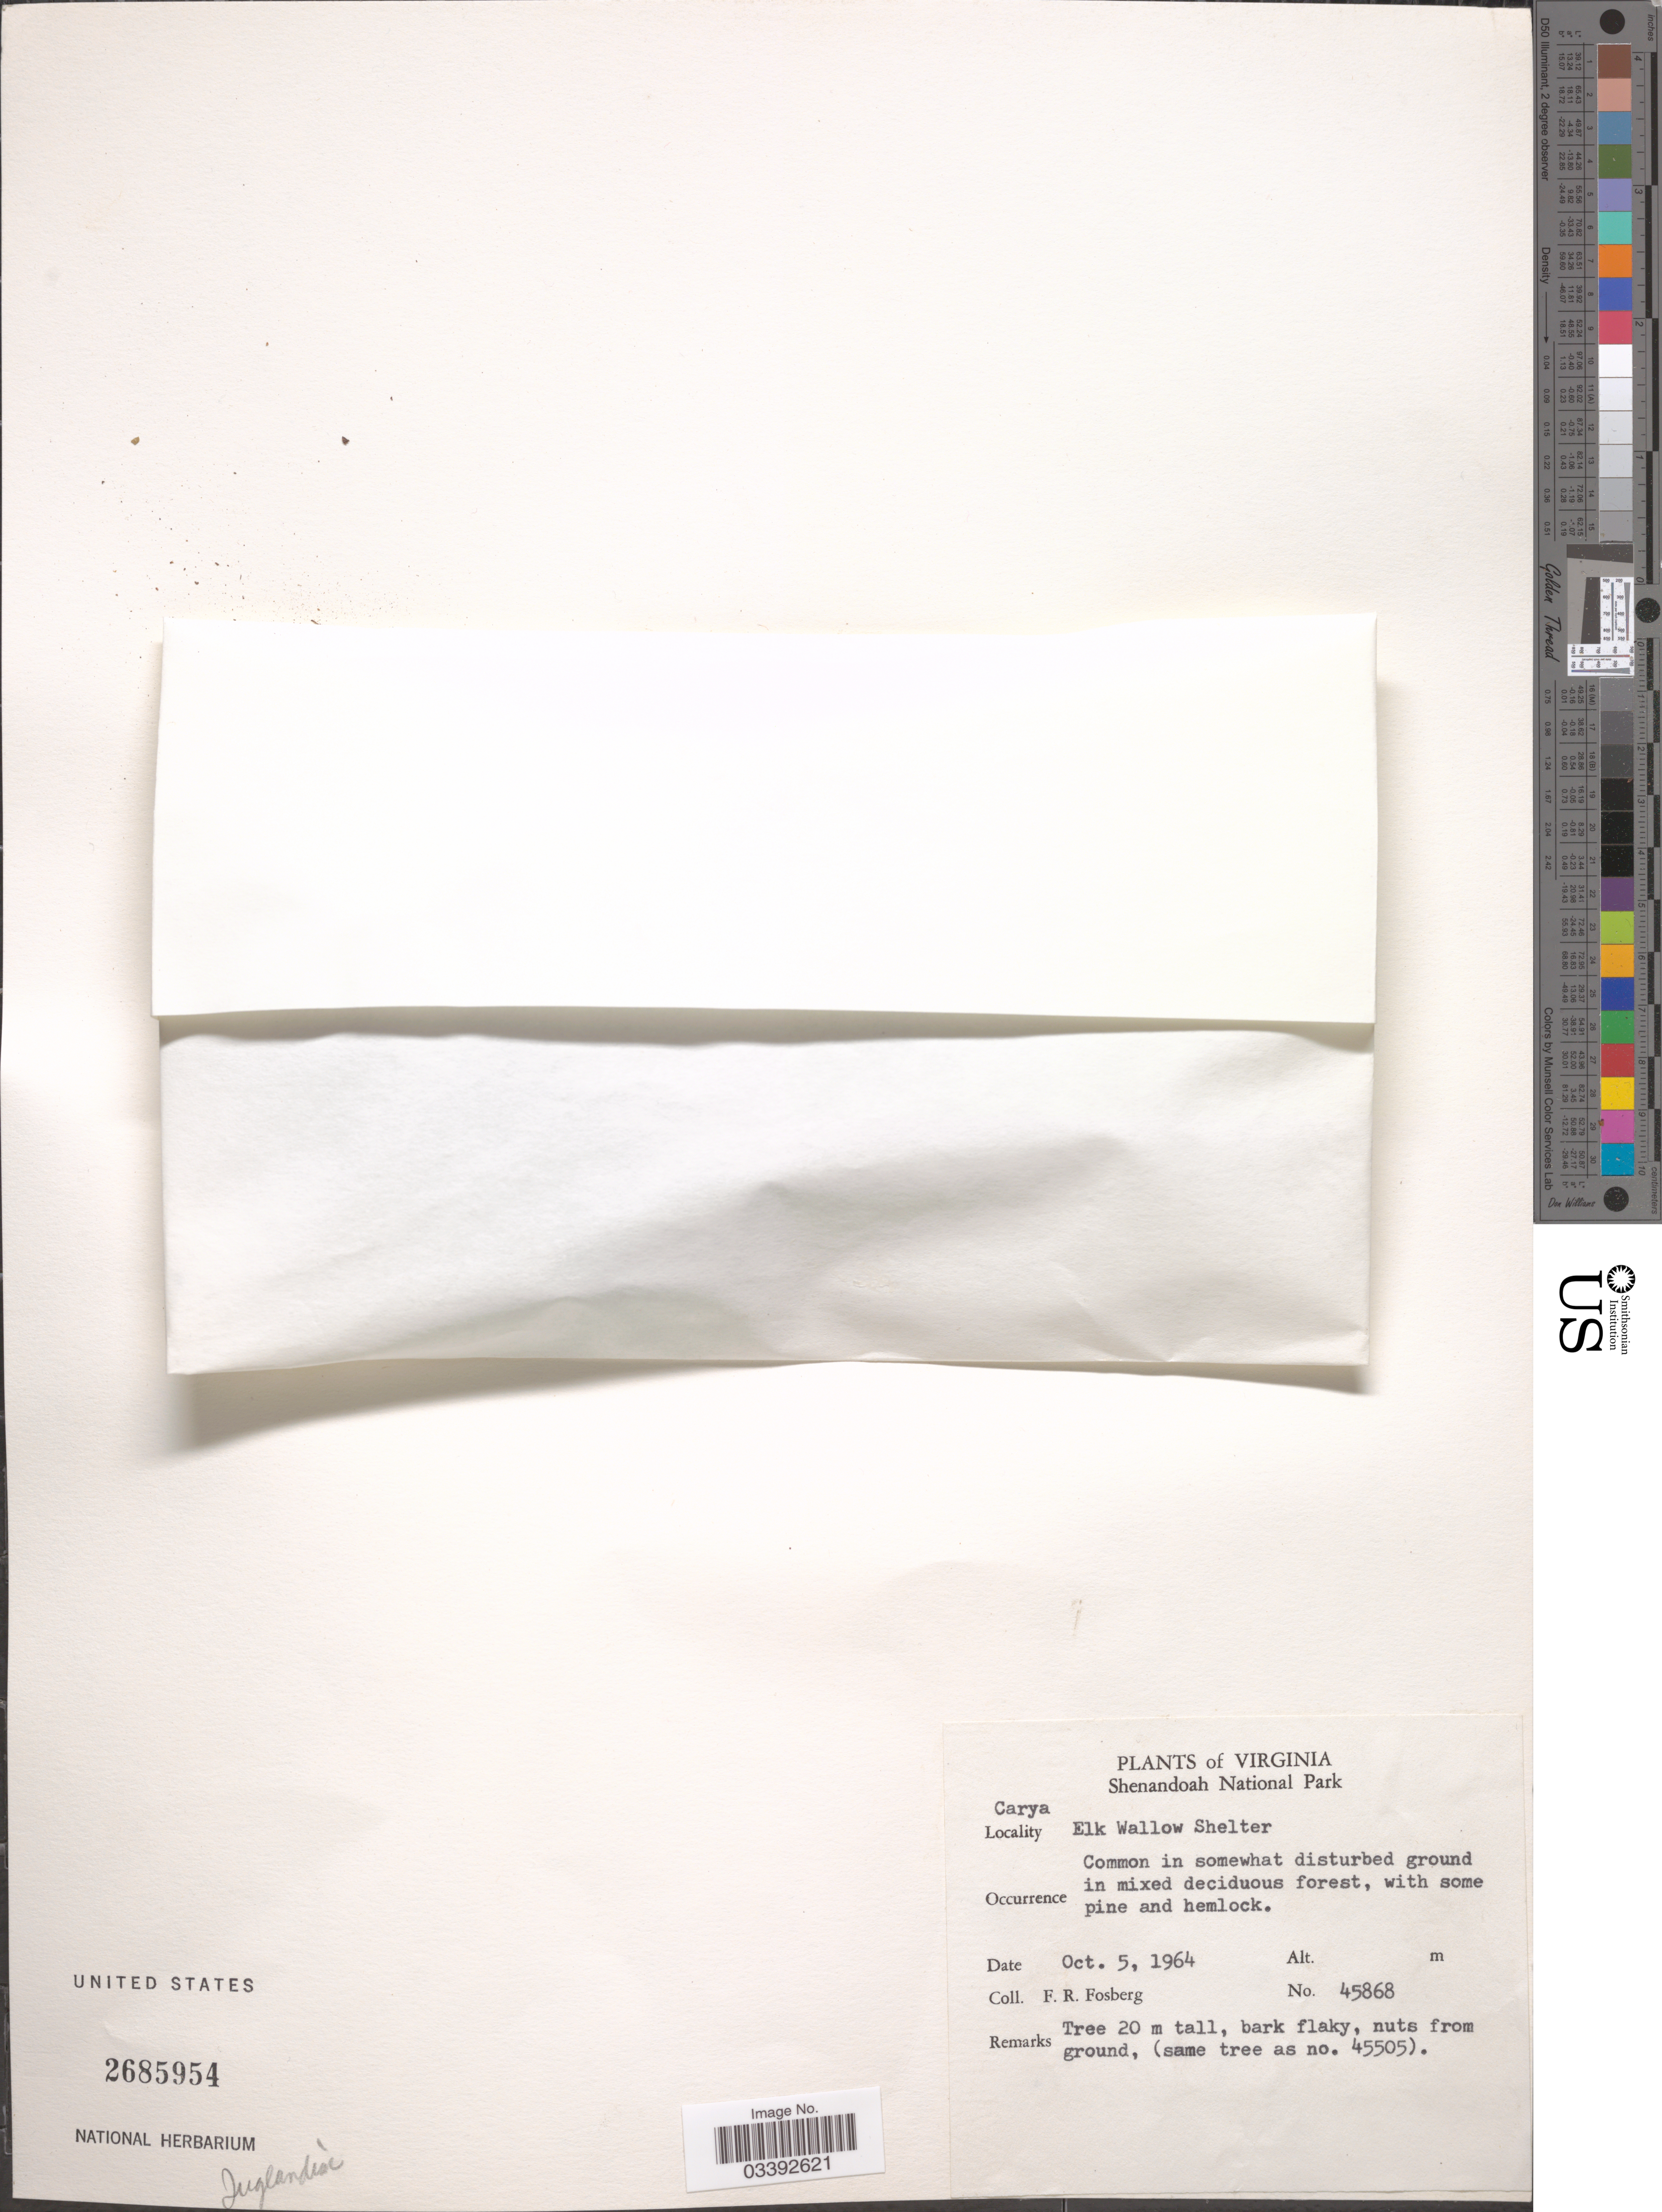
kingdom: Plantae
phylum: Tracheophyta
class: Magnoliopsida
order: Fagales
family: Juglandaceae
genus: Carya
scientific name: Carya sp.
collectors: F. R. Fosberg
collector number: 45868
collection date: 1964-10-05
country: United States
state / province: Virginia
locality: Shenandoah National Park. Elk Wallow Shelter.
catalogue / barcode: US 2685954